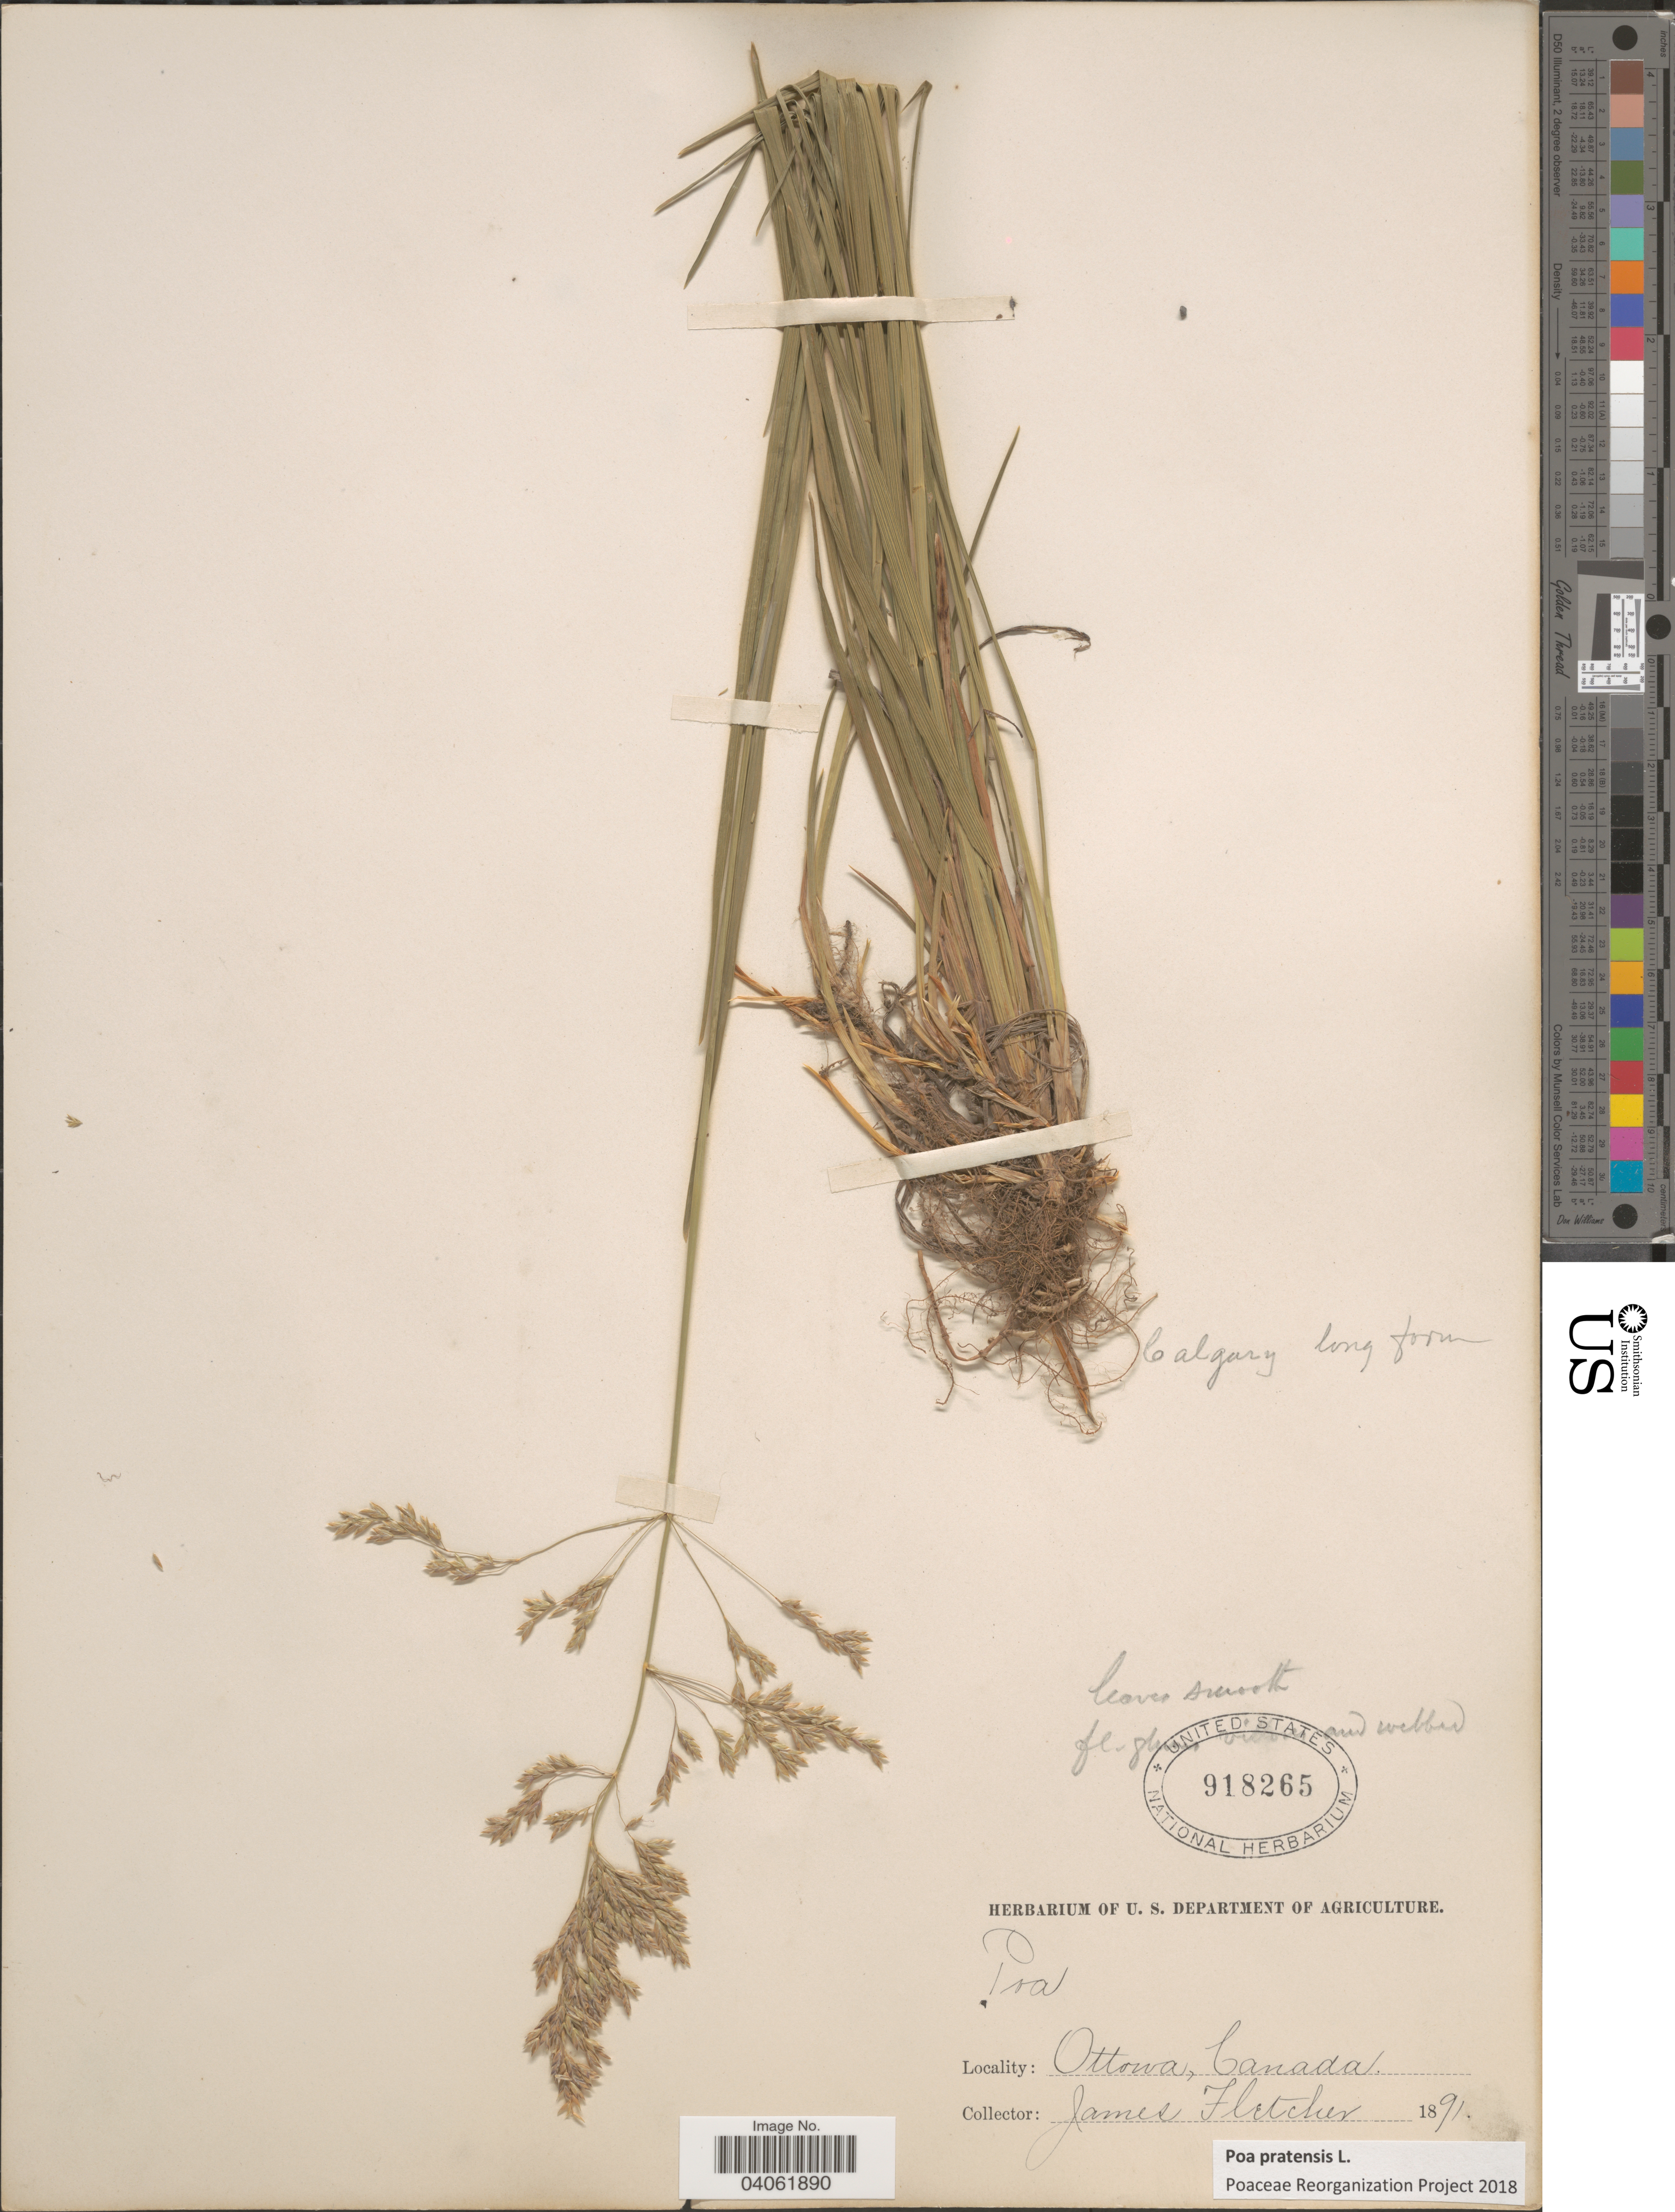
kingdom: Plantae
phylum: Tracheophyta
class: Liliopsida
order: Poales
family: Poaceae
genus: Poa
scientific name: Poa pratensis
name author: L.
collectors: J. Fletcher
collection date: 1891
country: Canada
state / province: Ontario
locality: Ottawa.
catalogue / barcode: US 918265